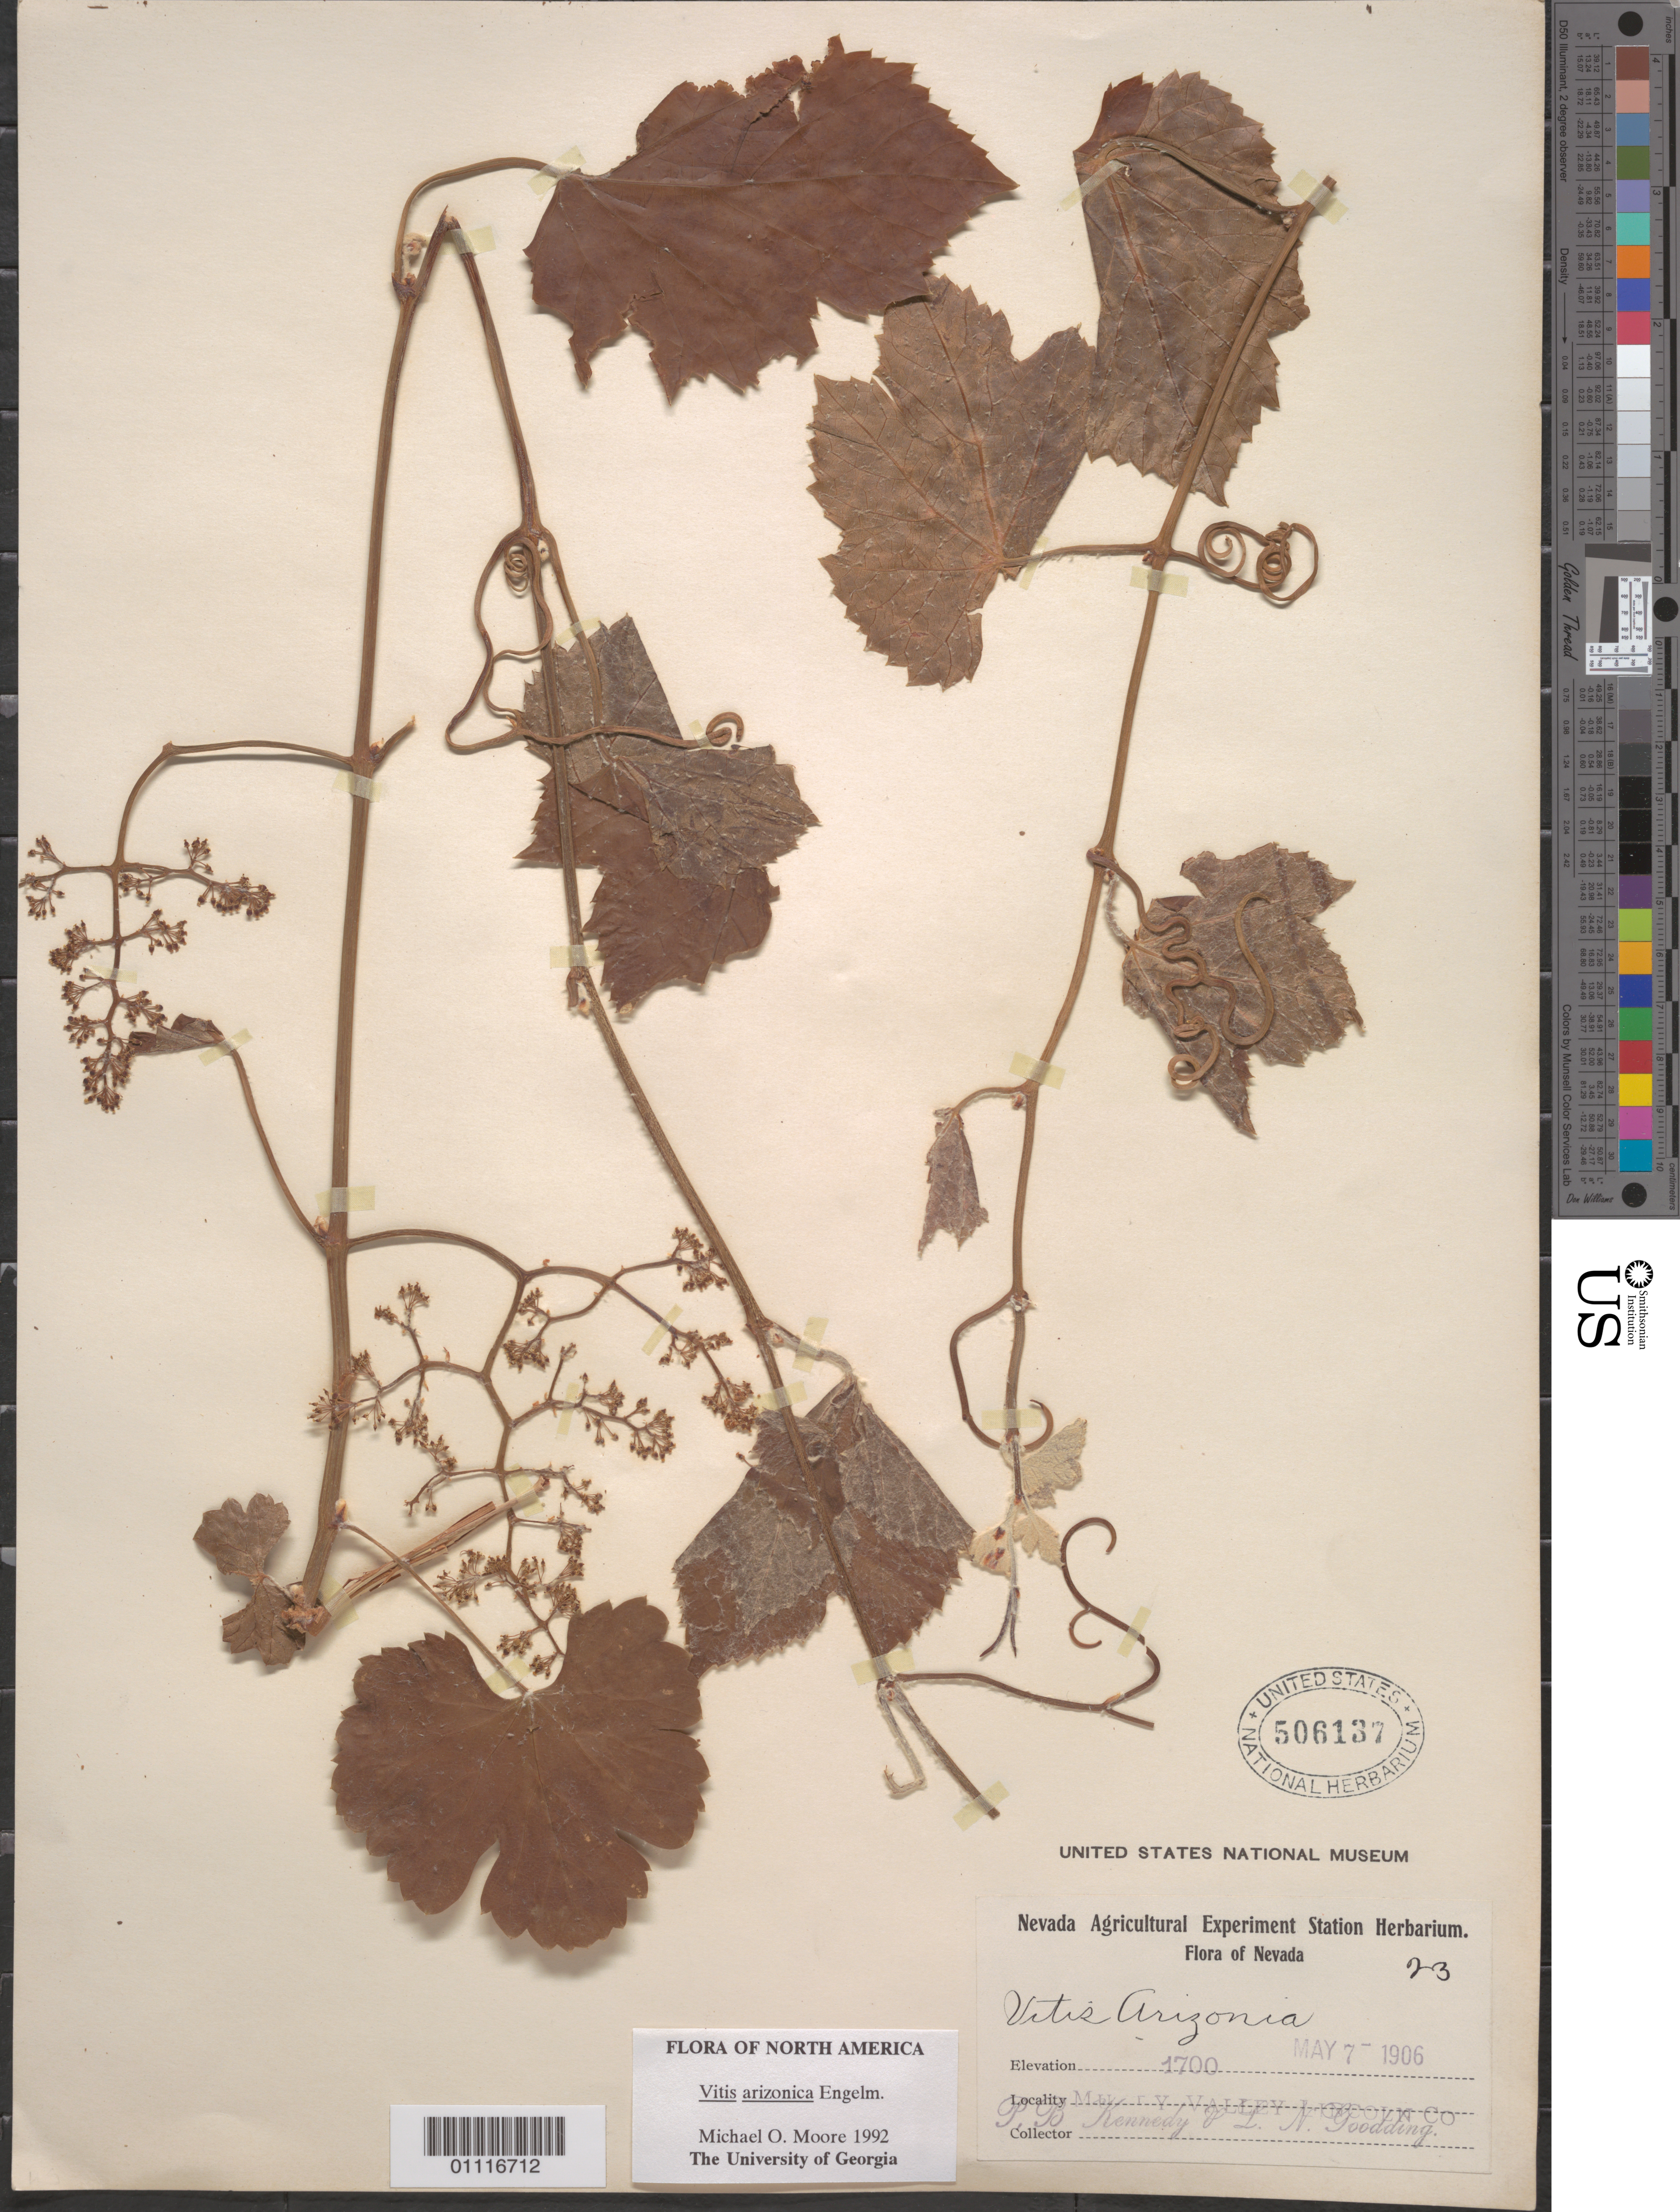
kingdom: Plantae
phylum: Tracheophyta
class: Magnoliopsida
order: Vitales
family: Vitaceae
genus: Vitis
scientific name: Vitis arizonica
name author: Engelm.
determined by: Moore, M. O.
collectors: P. B. Kennedy & L. N. Goodding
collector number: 23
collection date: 1906-05-07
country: United States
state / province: Nevada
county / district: Lincoln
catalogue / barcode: US 506137